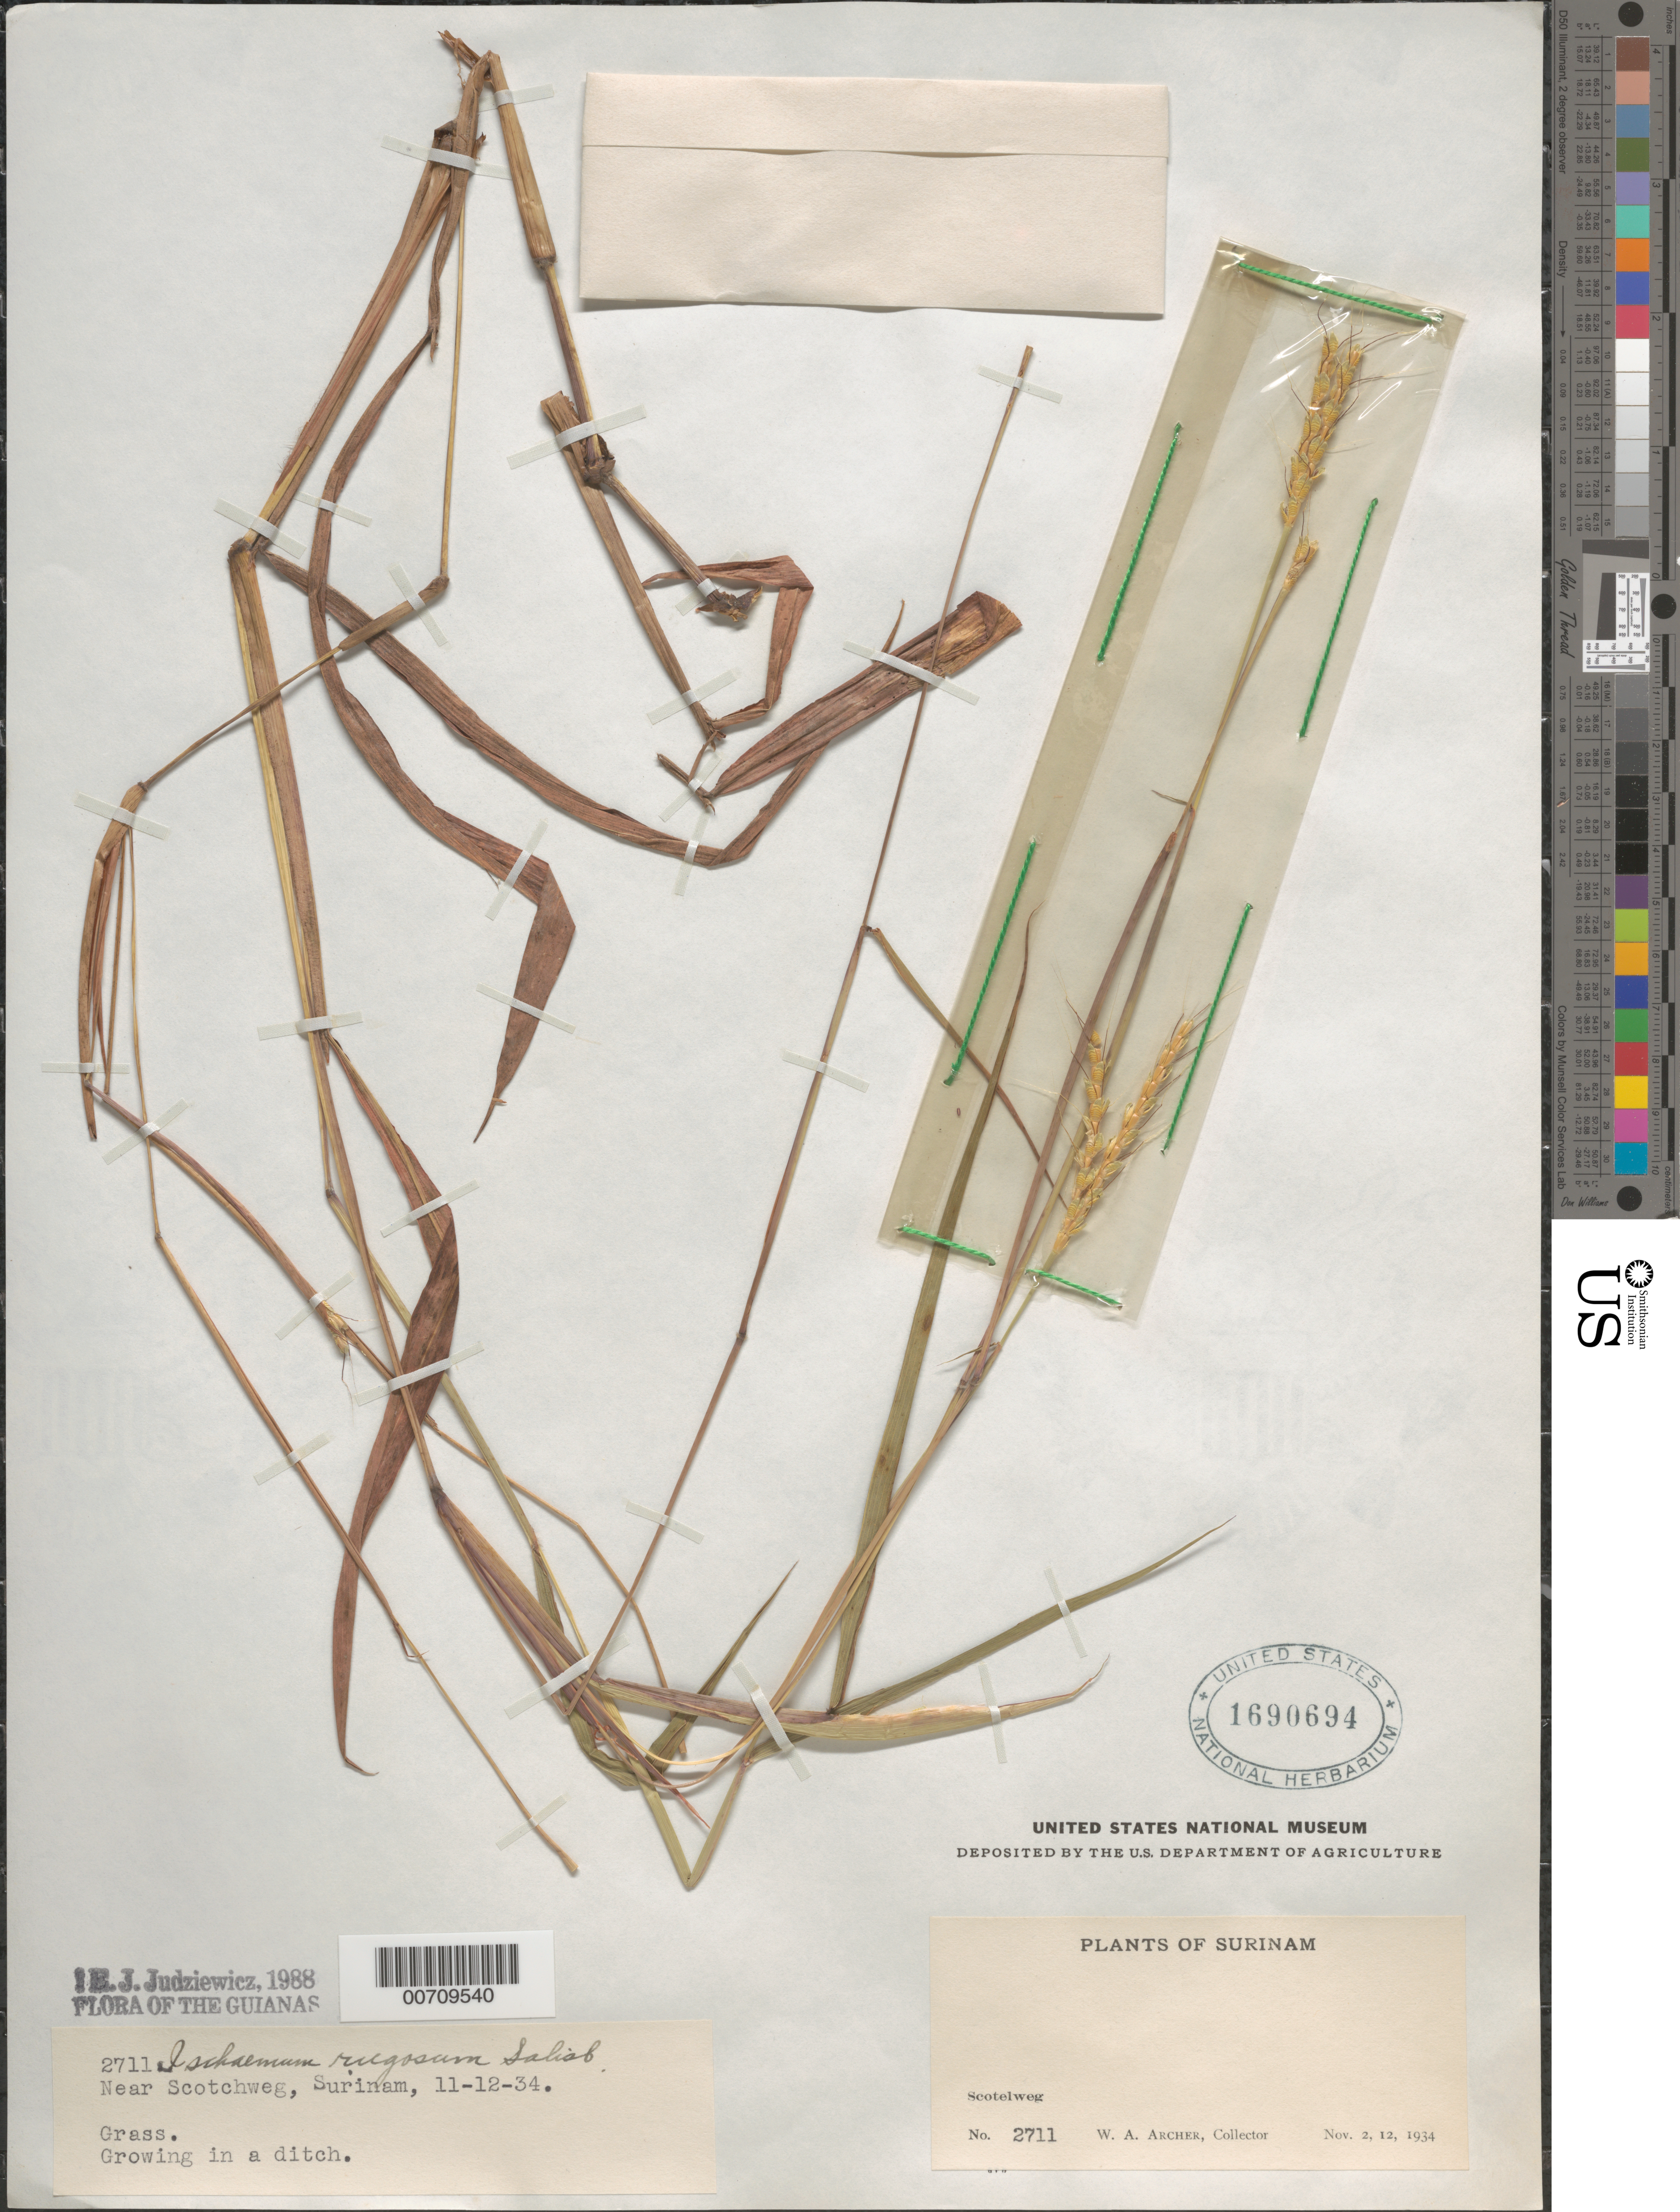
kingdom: Plantae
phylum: Tracheophyta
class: Liliopsida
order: Poales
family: Poaceae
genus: Ischaemum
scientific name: Ischaemum rugosum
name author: Salisb.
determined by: Judziewicz, E. J.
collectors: W. A. Archer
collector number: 2711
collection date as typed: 11-Nov-34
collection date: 1934-11-11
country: Suriname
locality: Scotelweg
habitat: Ditch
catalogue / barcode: US 1690694